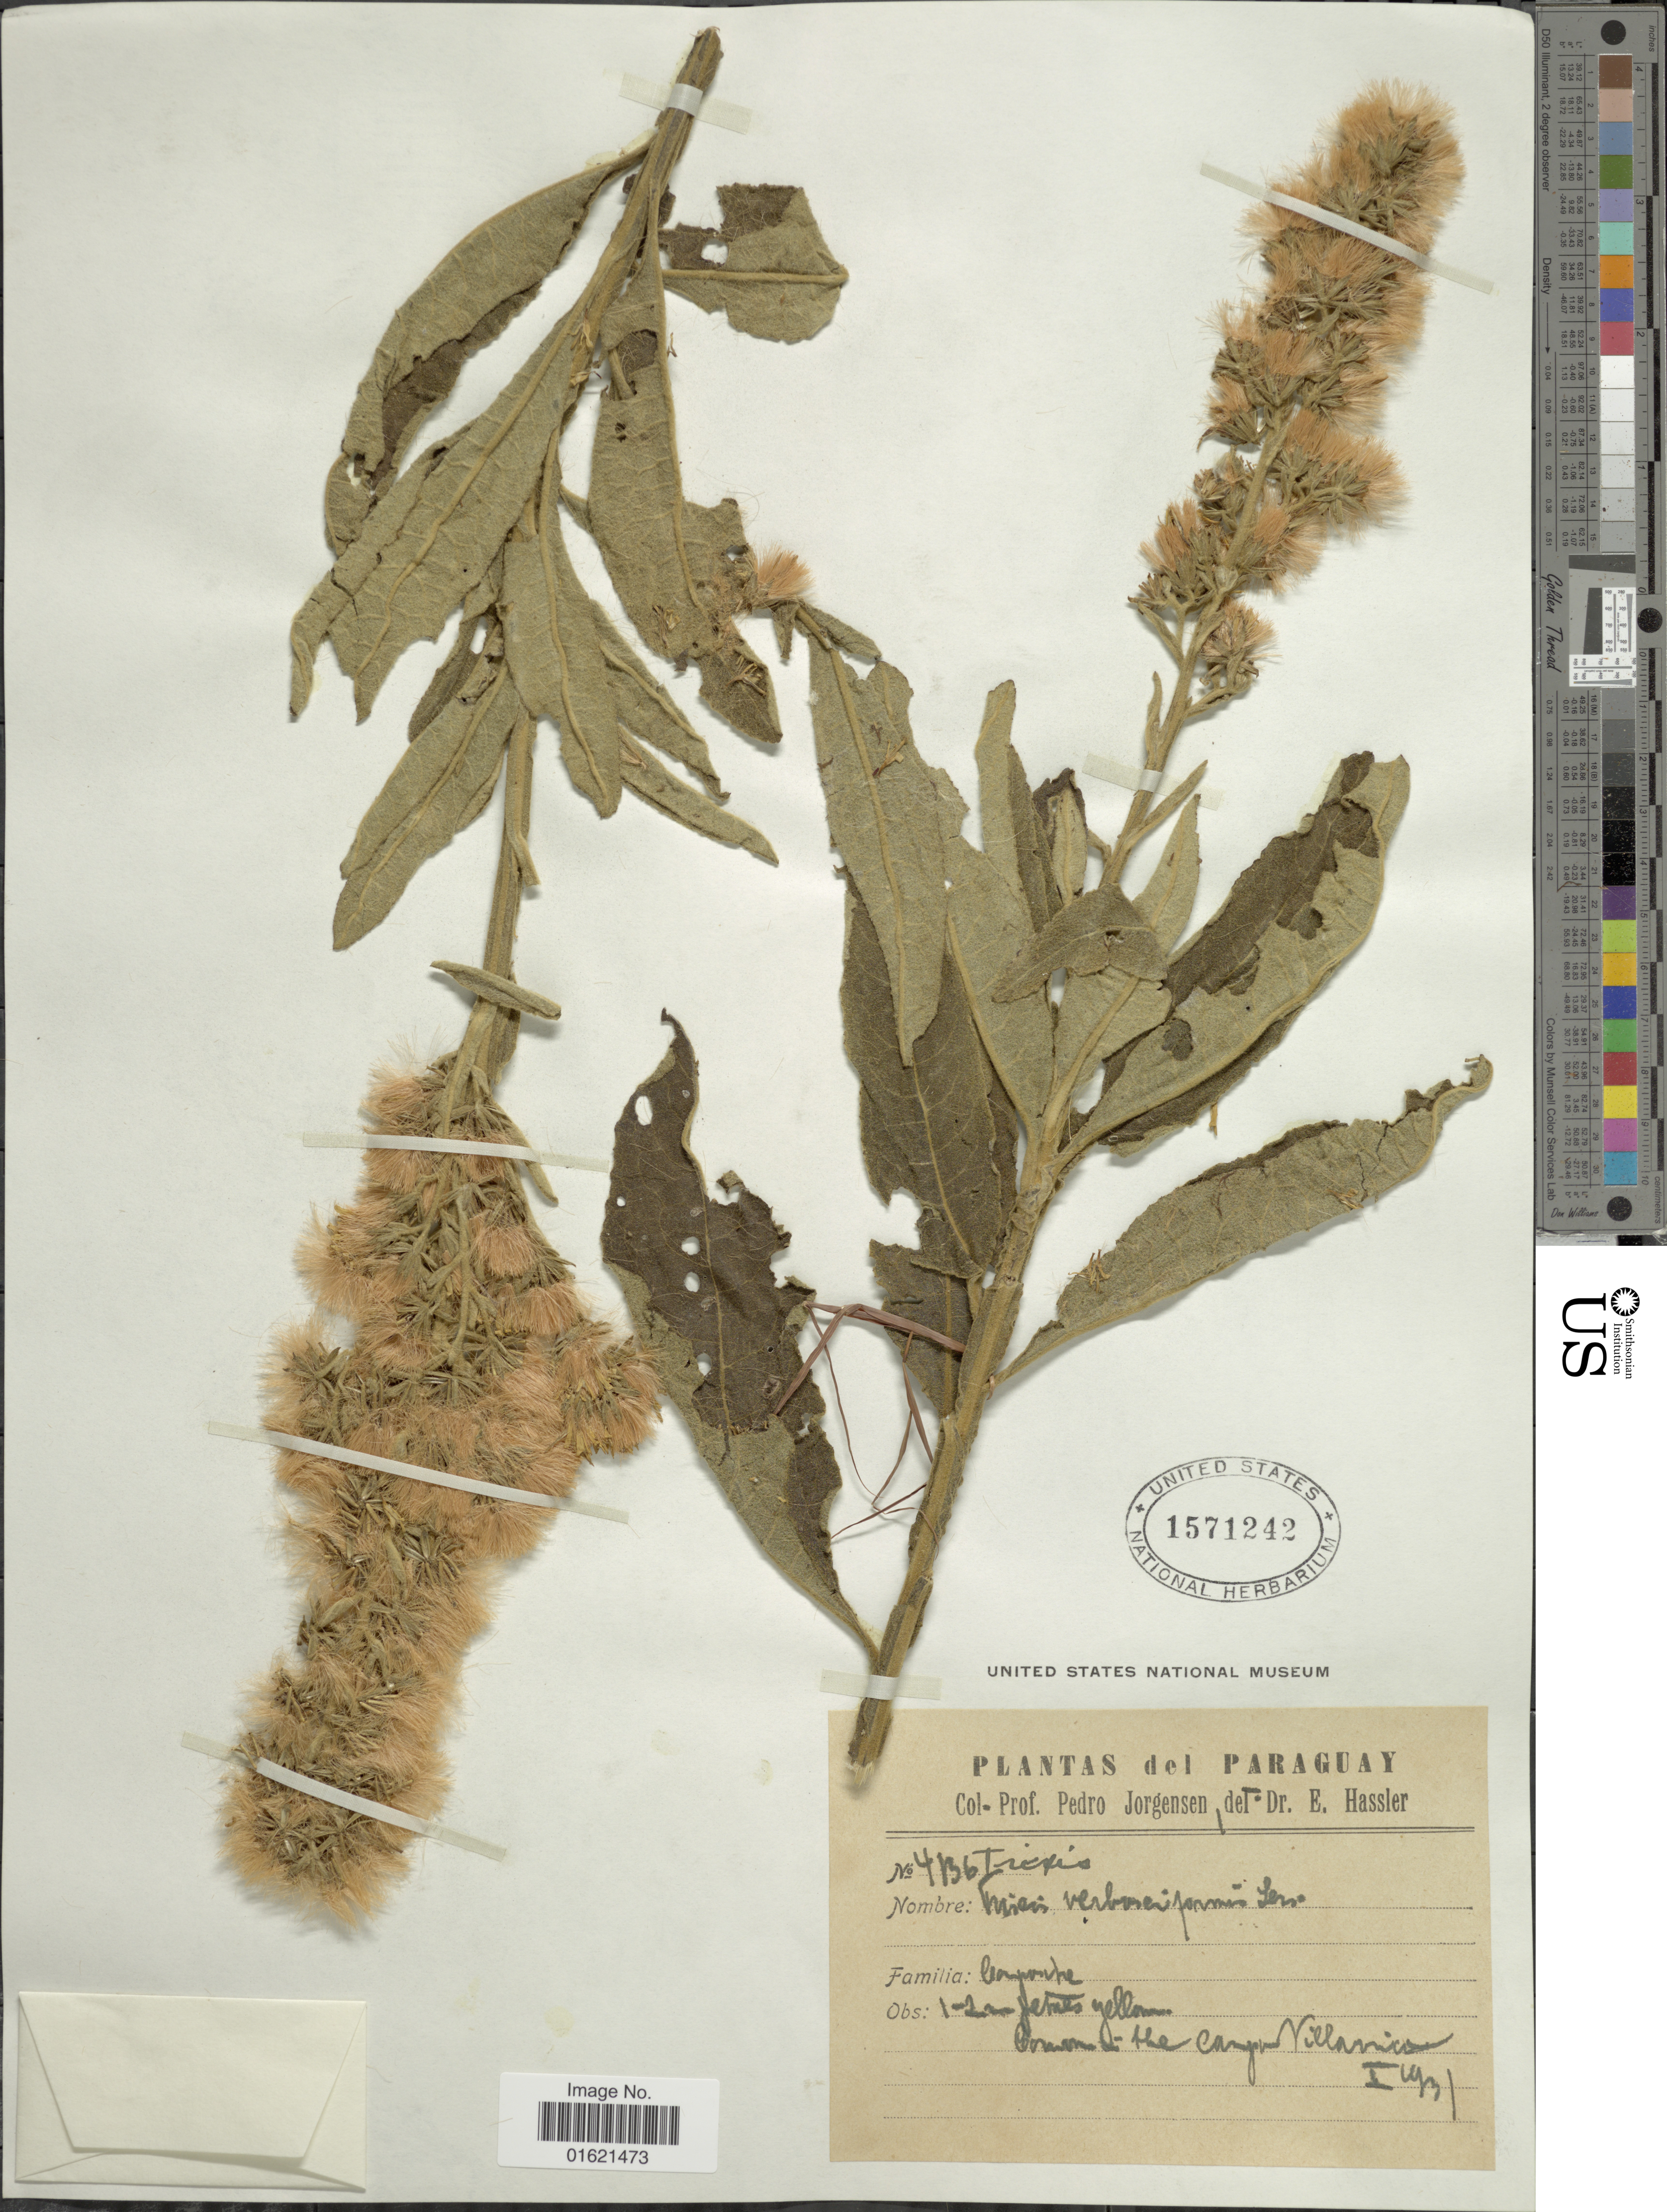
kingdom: Plantae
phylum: Tracheophyta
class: Magnoliopsida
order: Asterales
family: Asteraceae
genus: Trixis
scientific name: Trixis nobilis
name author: (Vell.) Katinas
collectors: P. Jörgensen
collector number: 4136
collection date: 1931-01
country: Paraguay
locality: In the campos Villarrica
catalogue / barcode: US 1571242